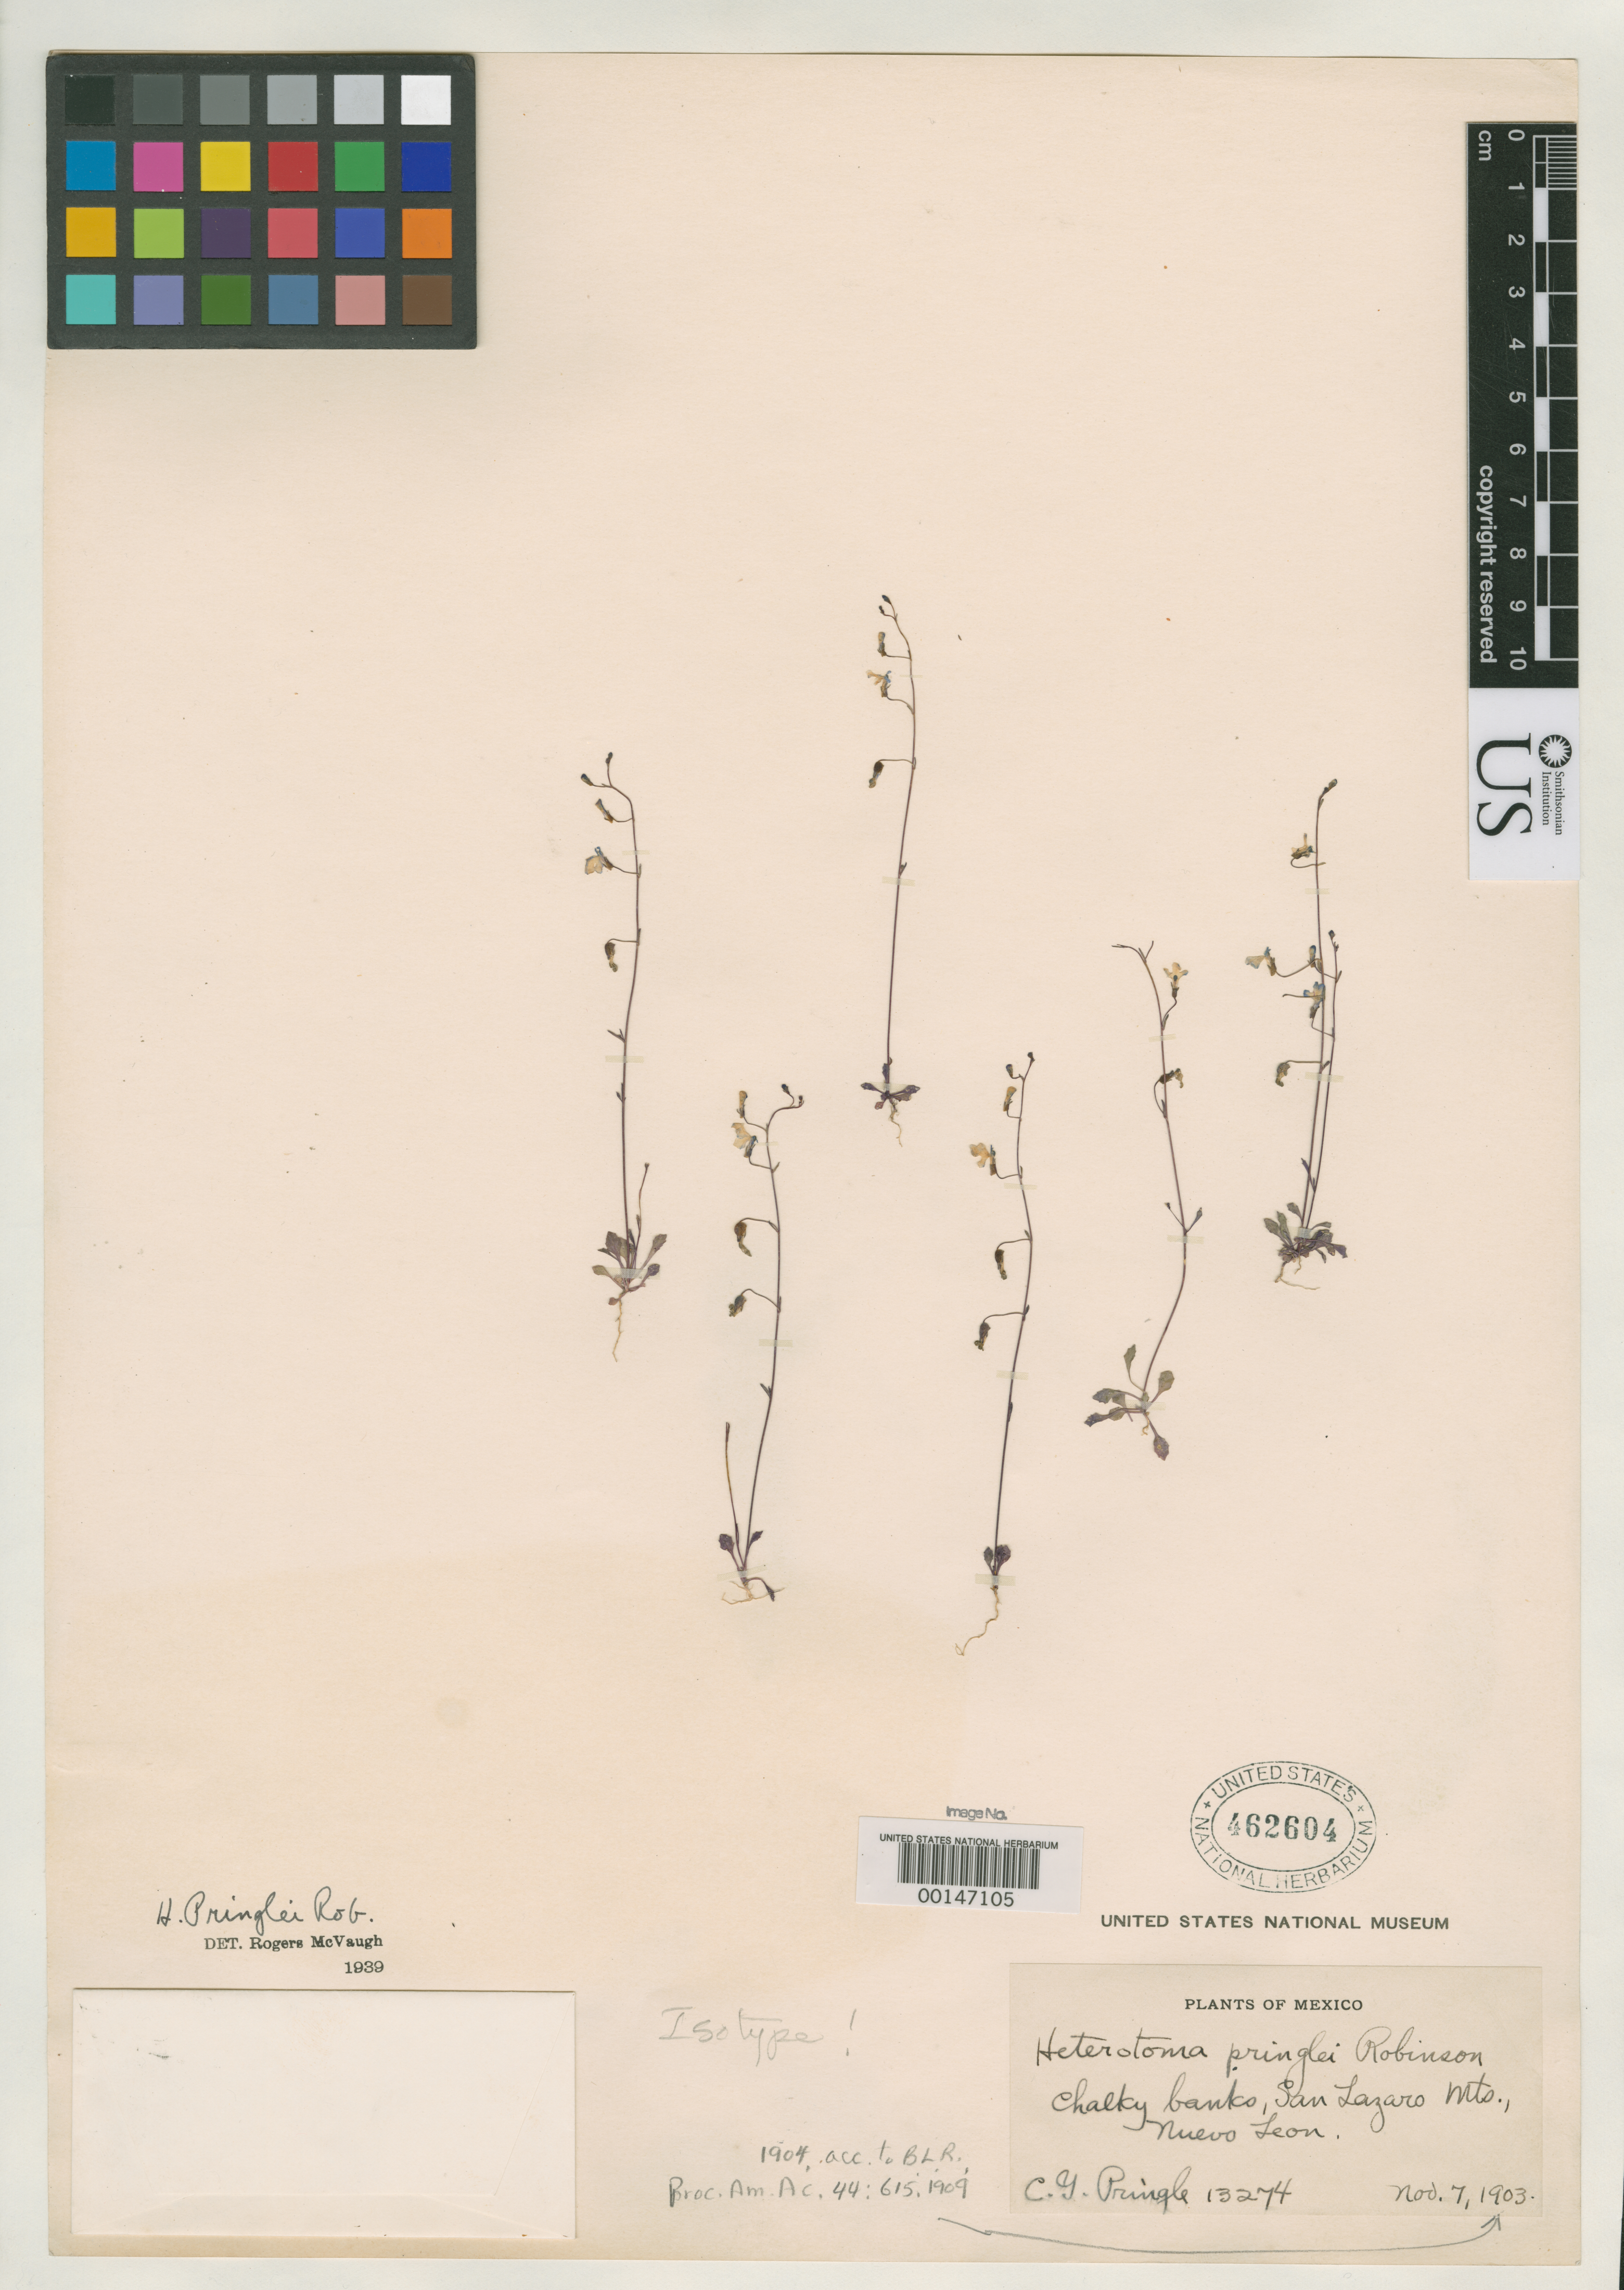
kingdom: Plantae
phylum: Tracheophyta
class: Magnoliopsida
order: Asterales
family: Campanulaceae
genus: Heterotoma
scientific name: Heterotoma pringlei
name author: B.L. Rob.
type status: Isotype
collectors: C. G. Pringle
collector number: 13274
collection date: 1903-11-07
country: Mexico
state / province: Nuevo León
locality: Chalky banks, San Lazaro Mts., Nuevo Leon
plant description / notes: Protologue (mis?) cites collection date as 7 Nov. 1904; labels of both this specimen and the holotype at GH bear collection date of 7 Nov. 1903. [Protologue also cites locality as "Chalky mountains", also in error]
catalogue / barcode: US 462604